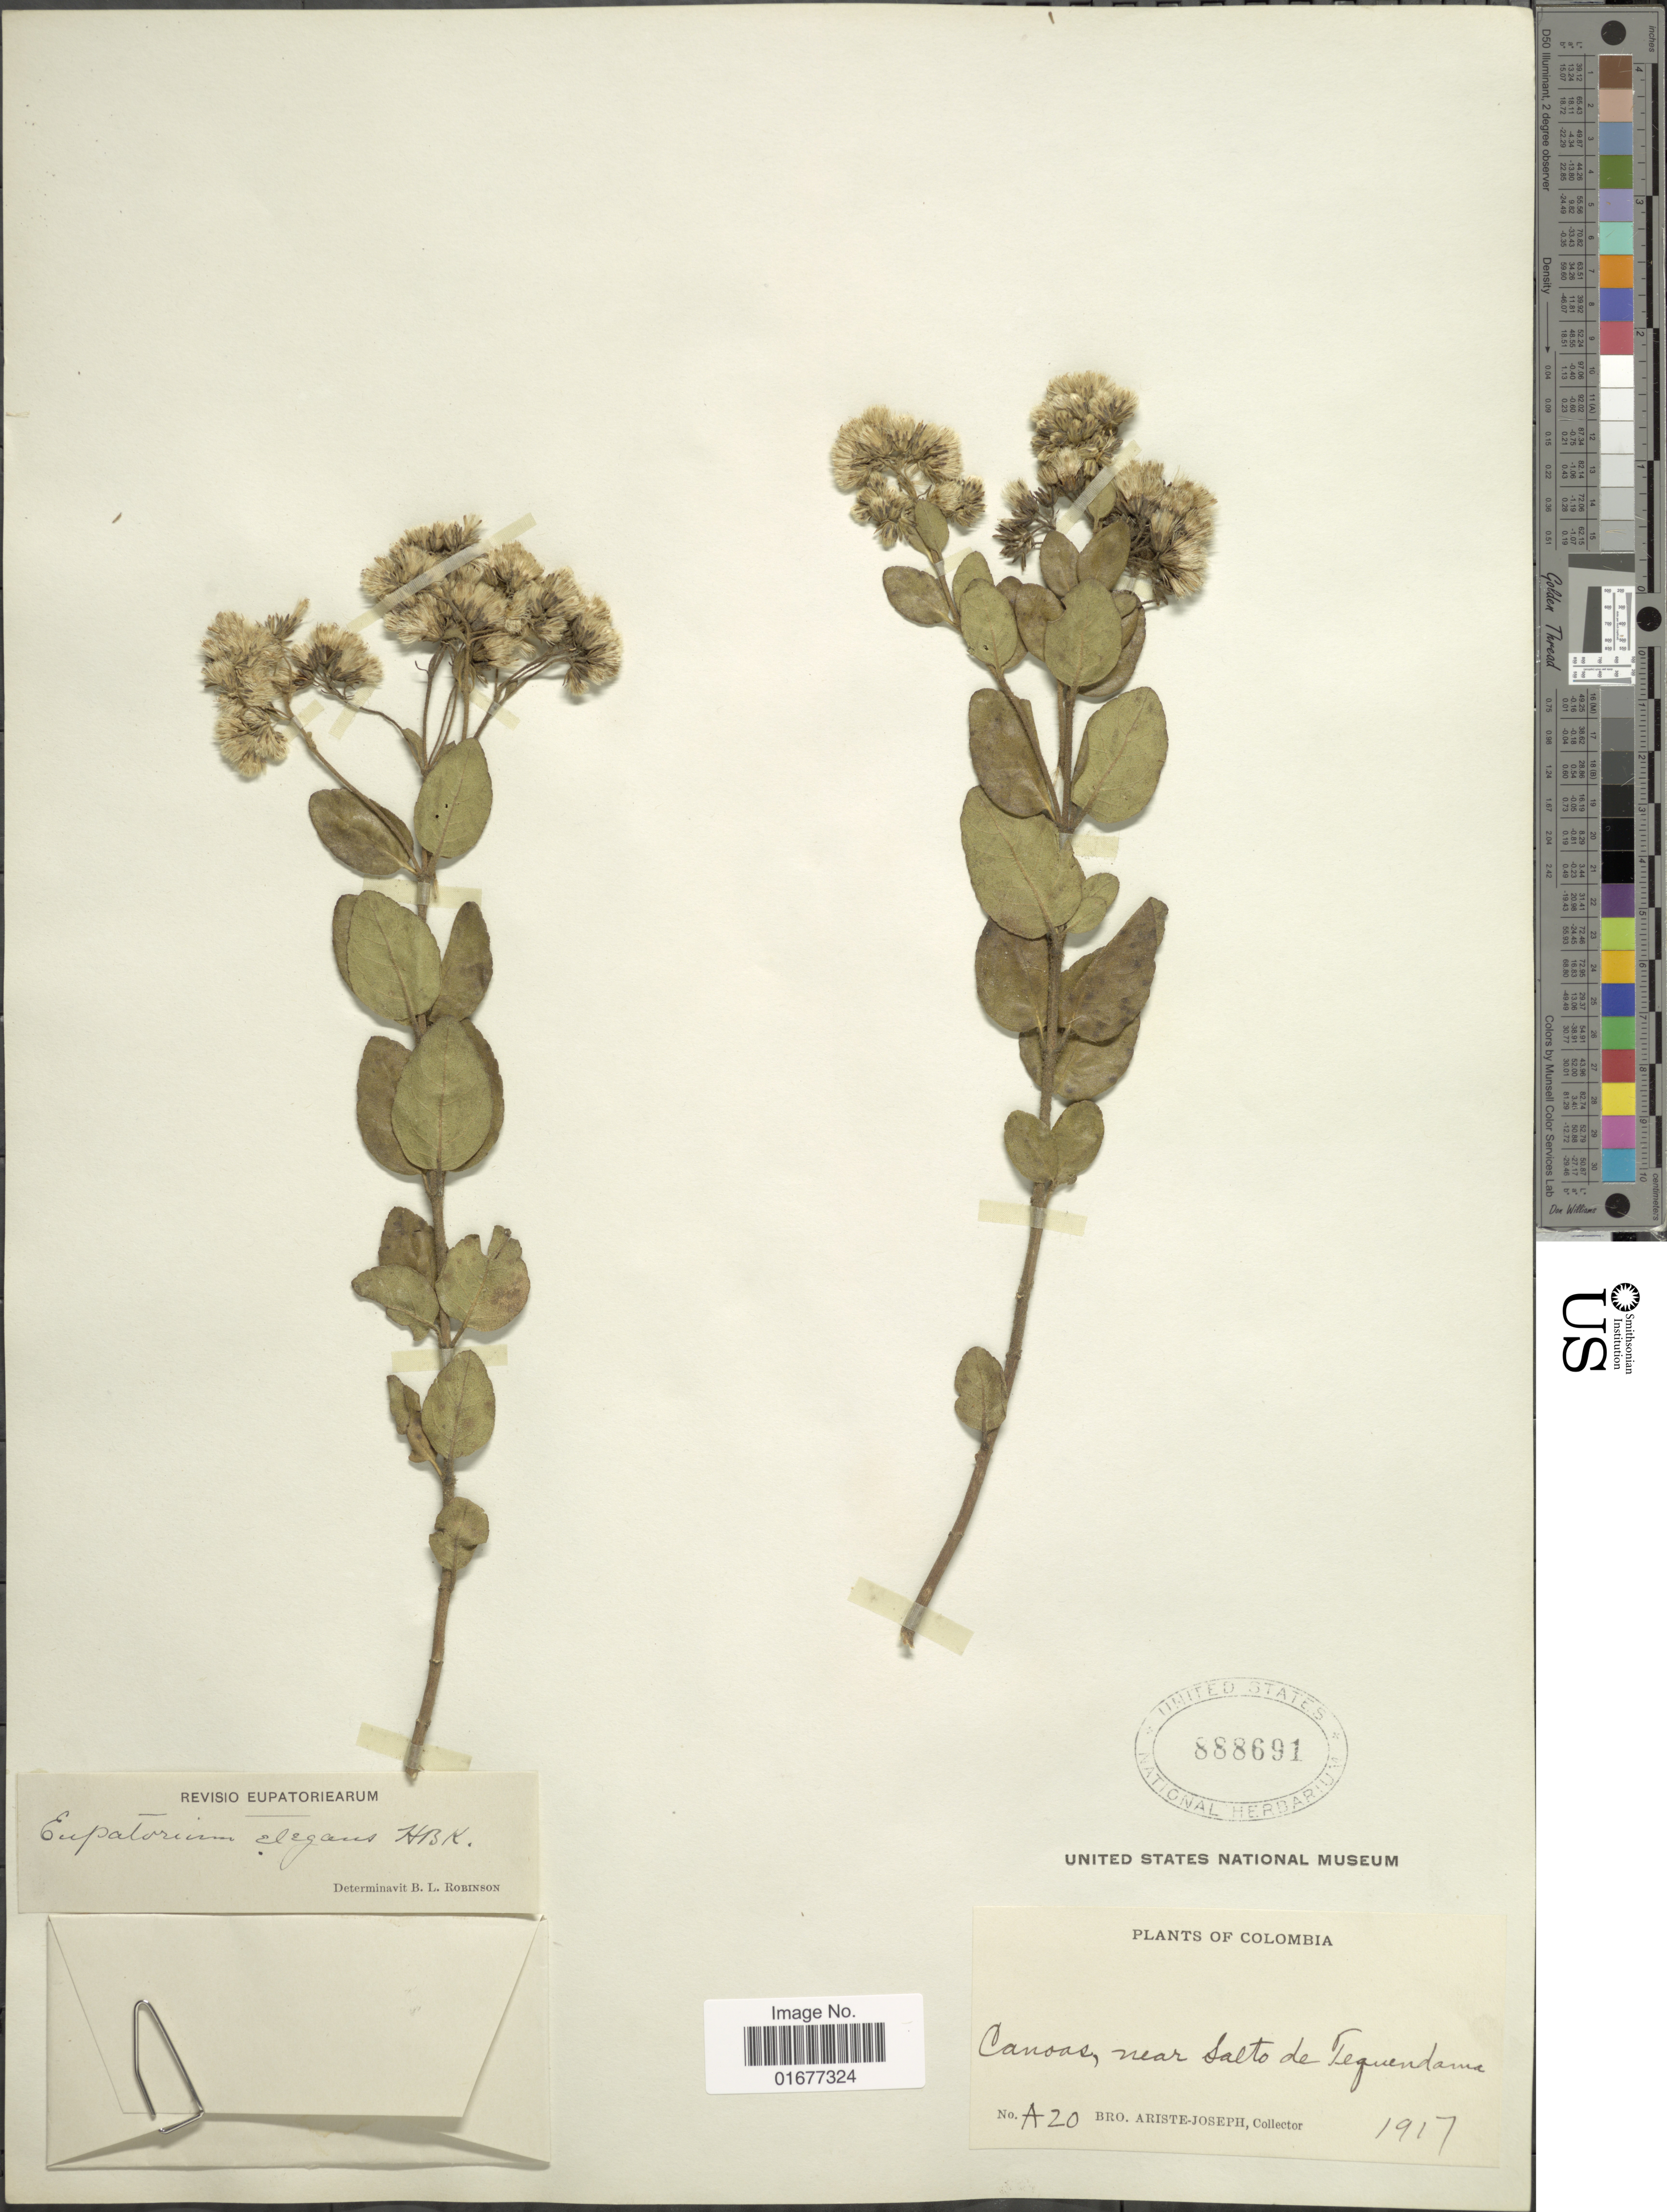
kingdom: Plantae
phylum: Tracheophyta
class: Magnoliopsida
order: Asterales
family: Asteraceae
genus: Ageratina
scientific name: Ageratina elegans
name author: (Kunth) R.M. King & H. Rob.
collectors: Bro. Ariste-Joseph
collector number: A20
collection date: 1917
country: Colombia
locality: Canoas, near Salto de Tequendama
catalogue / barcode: US 888691